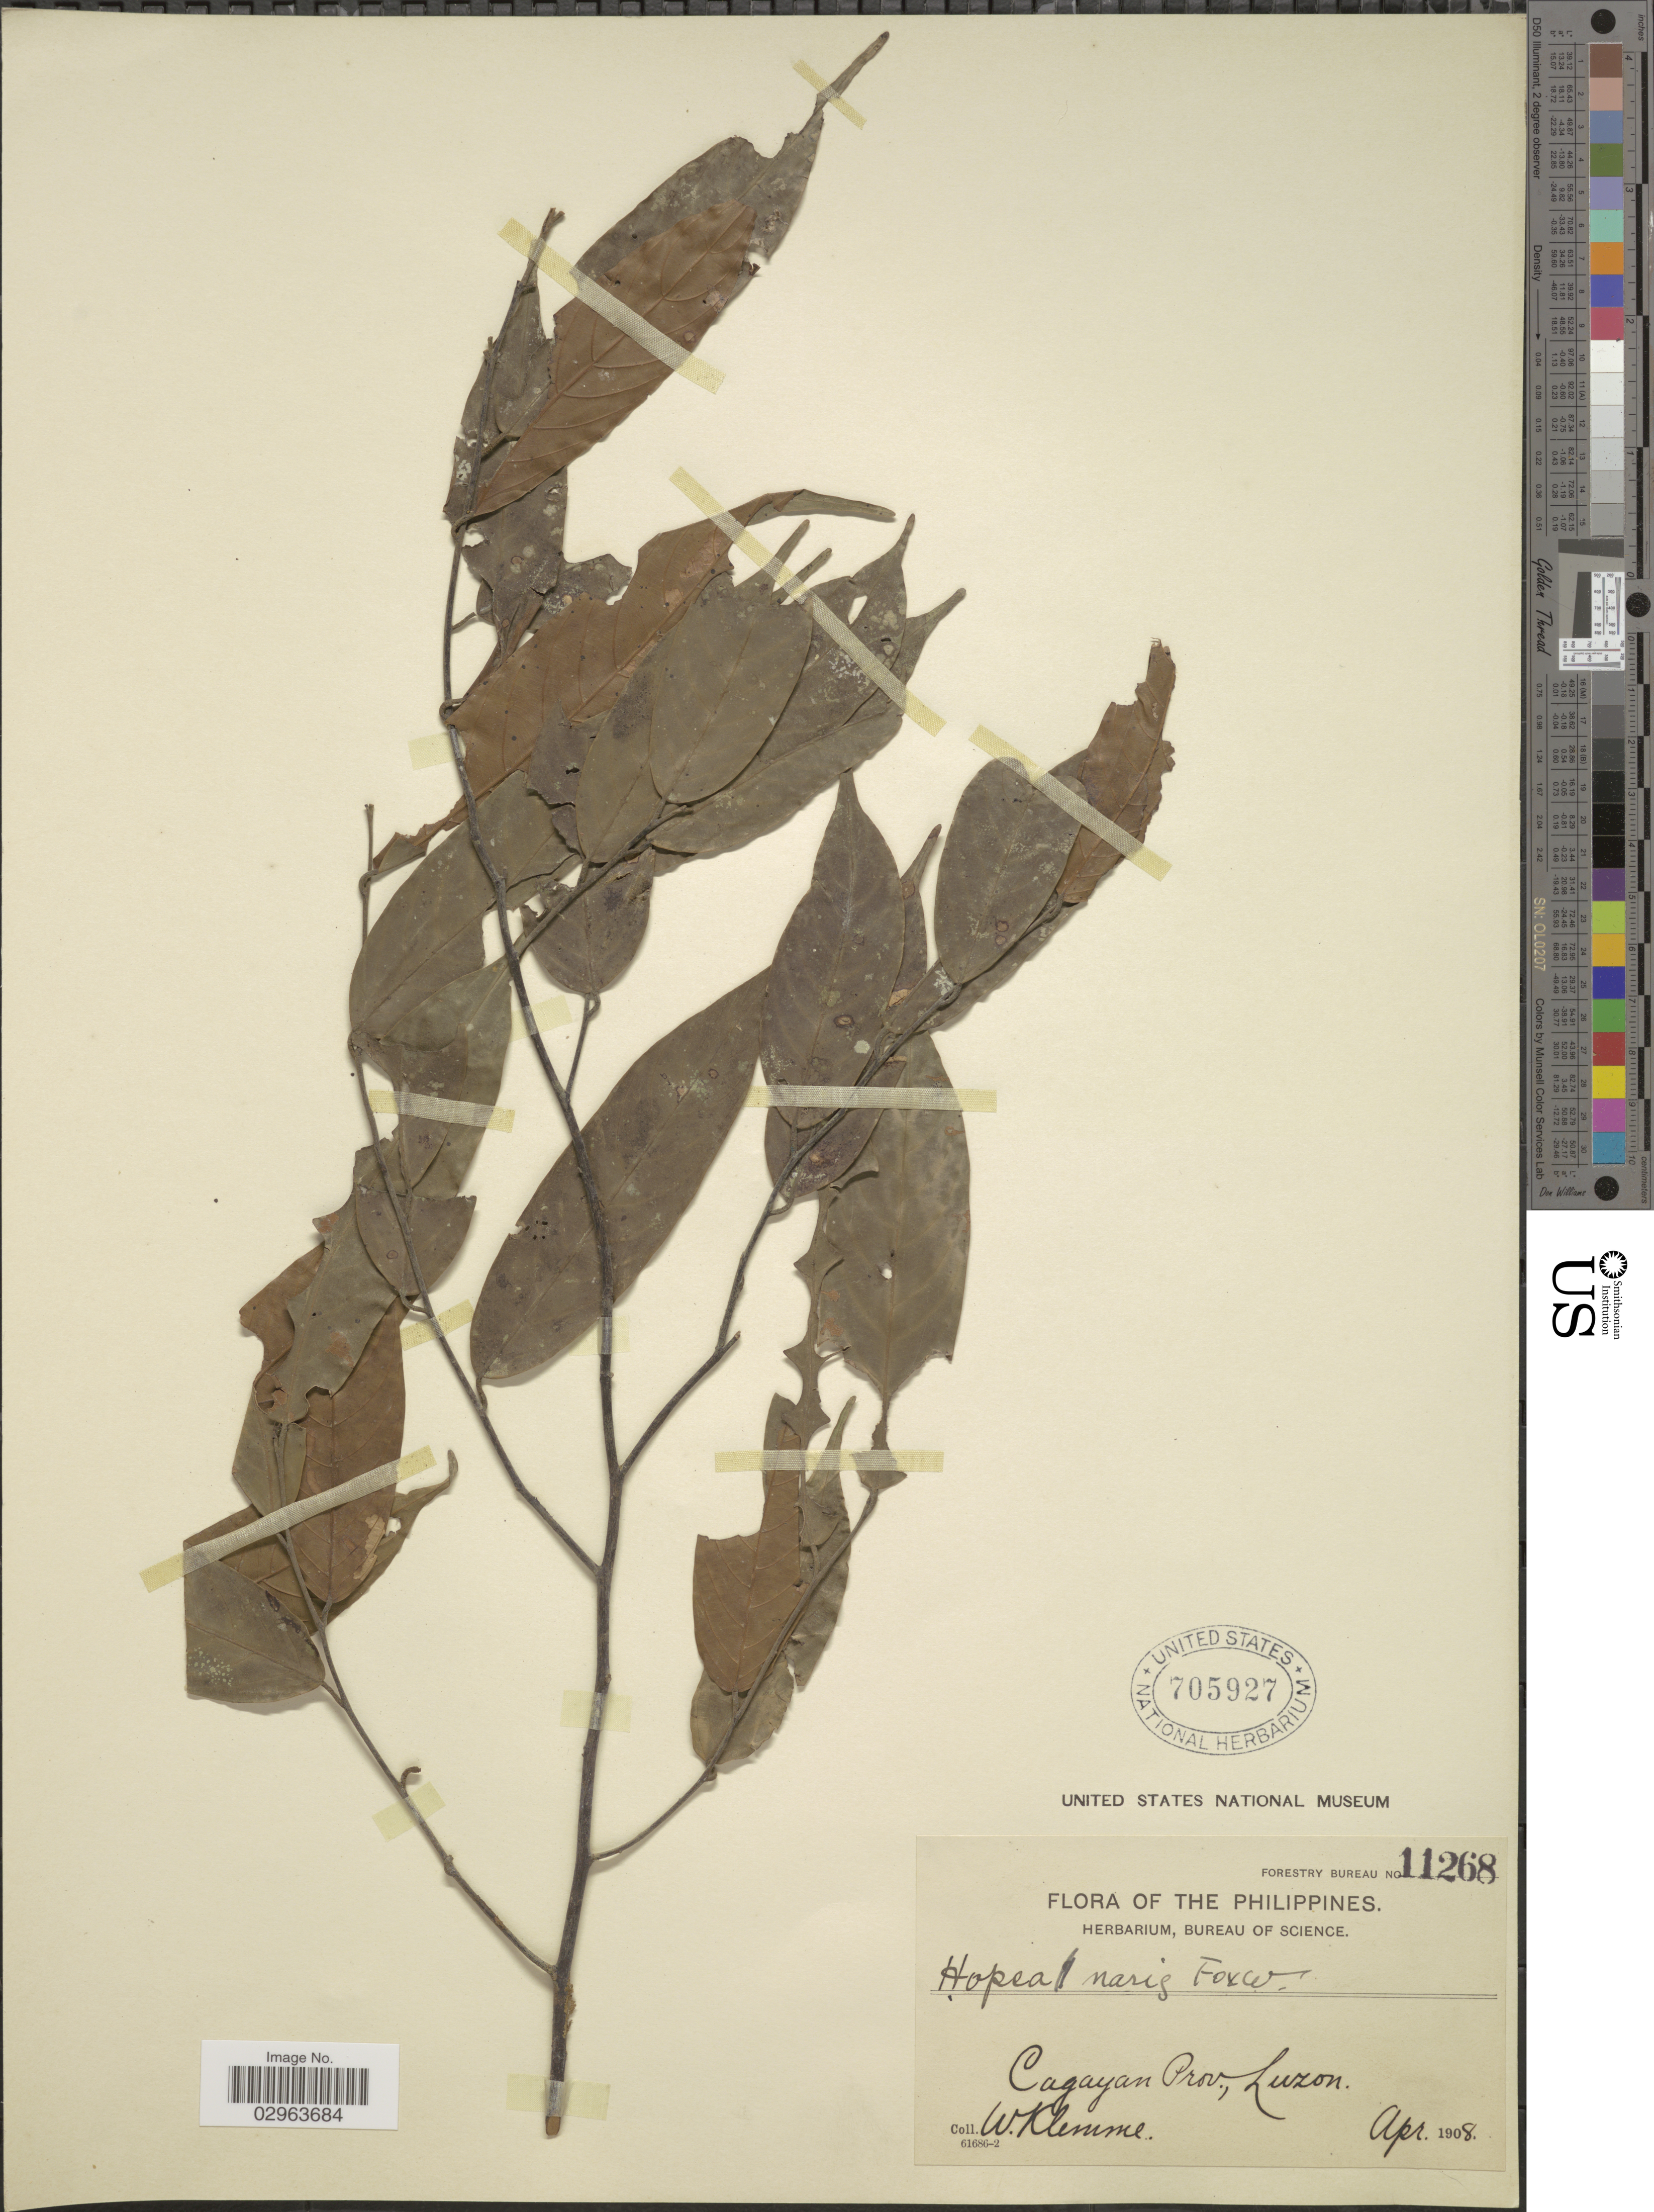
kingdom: Plantae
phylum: Tracheophyta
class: Magnoliopsida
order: Malvales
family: Dipterocarpaceae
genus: Hopea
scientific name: Hopea narig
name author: Foxw.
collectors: W. Klemme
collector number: Forestry Bureau 11268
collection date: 1908-04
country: Philippines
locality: Cagayan Prov., Luzon.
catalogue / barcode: US 705927